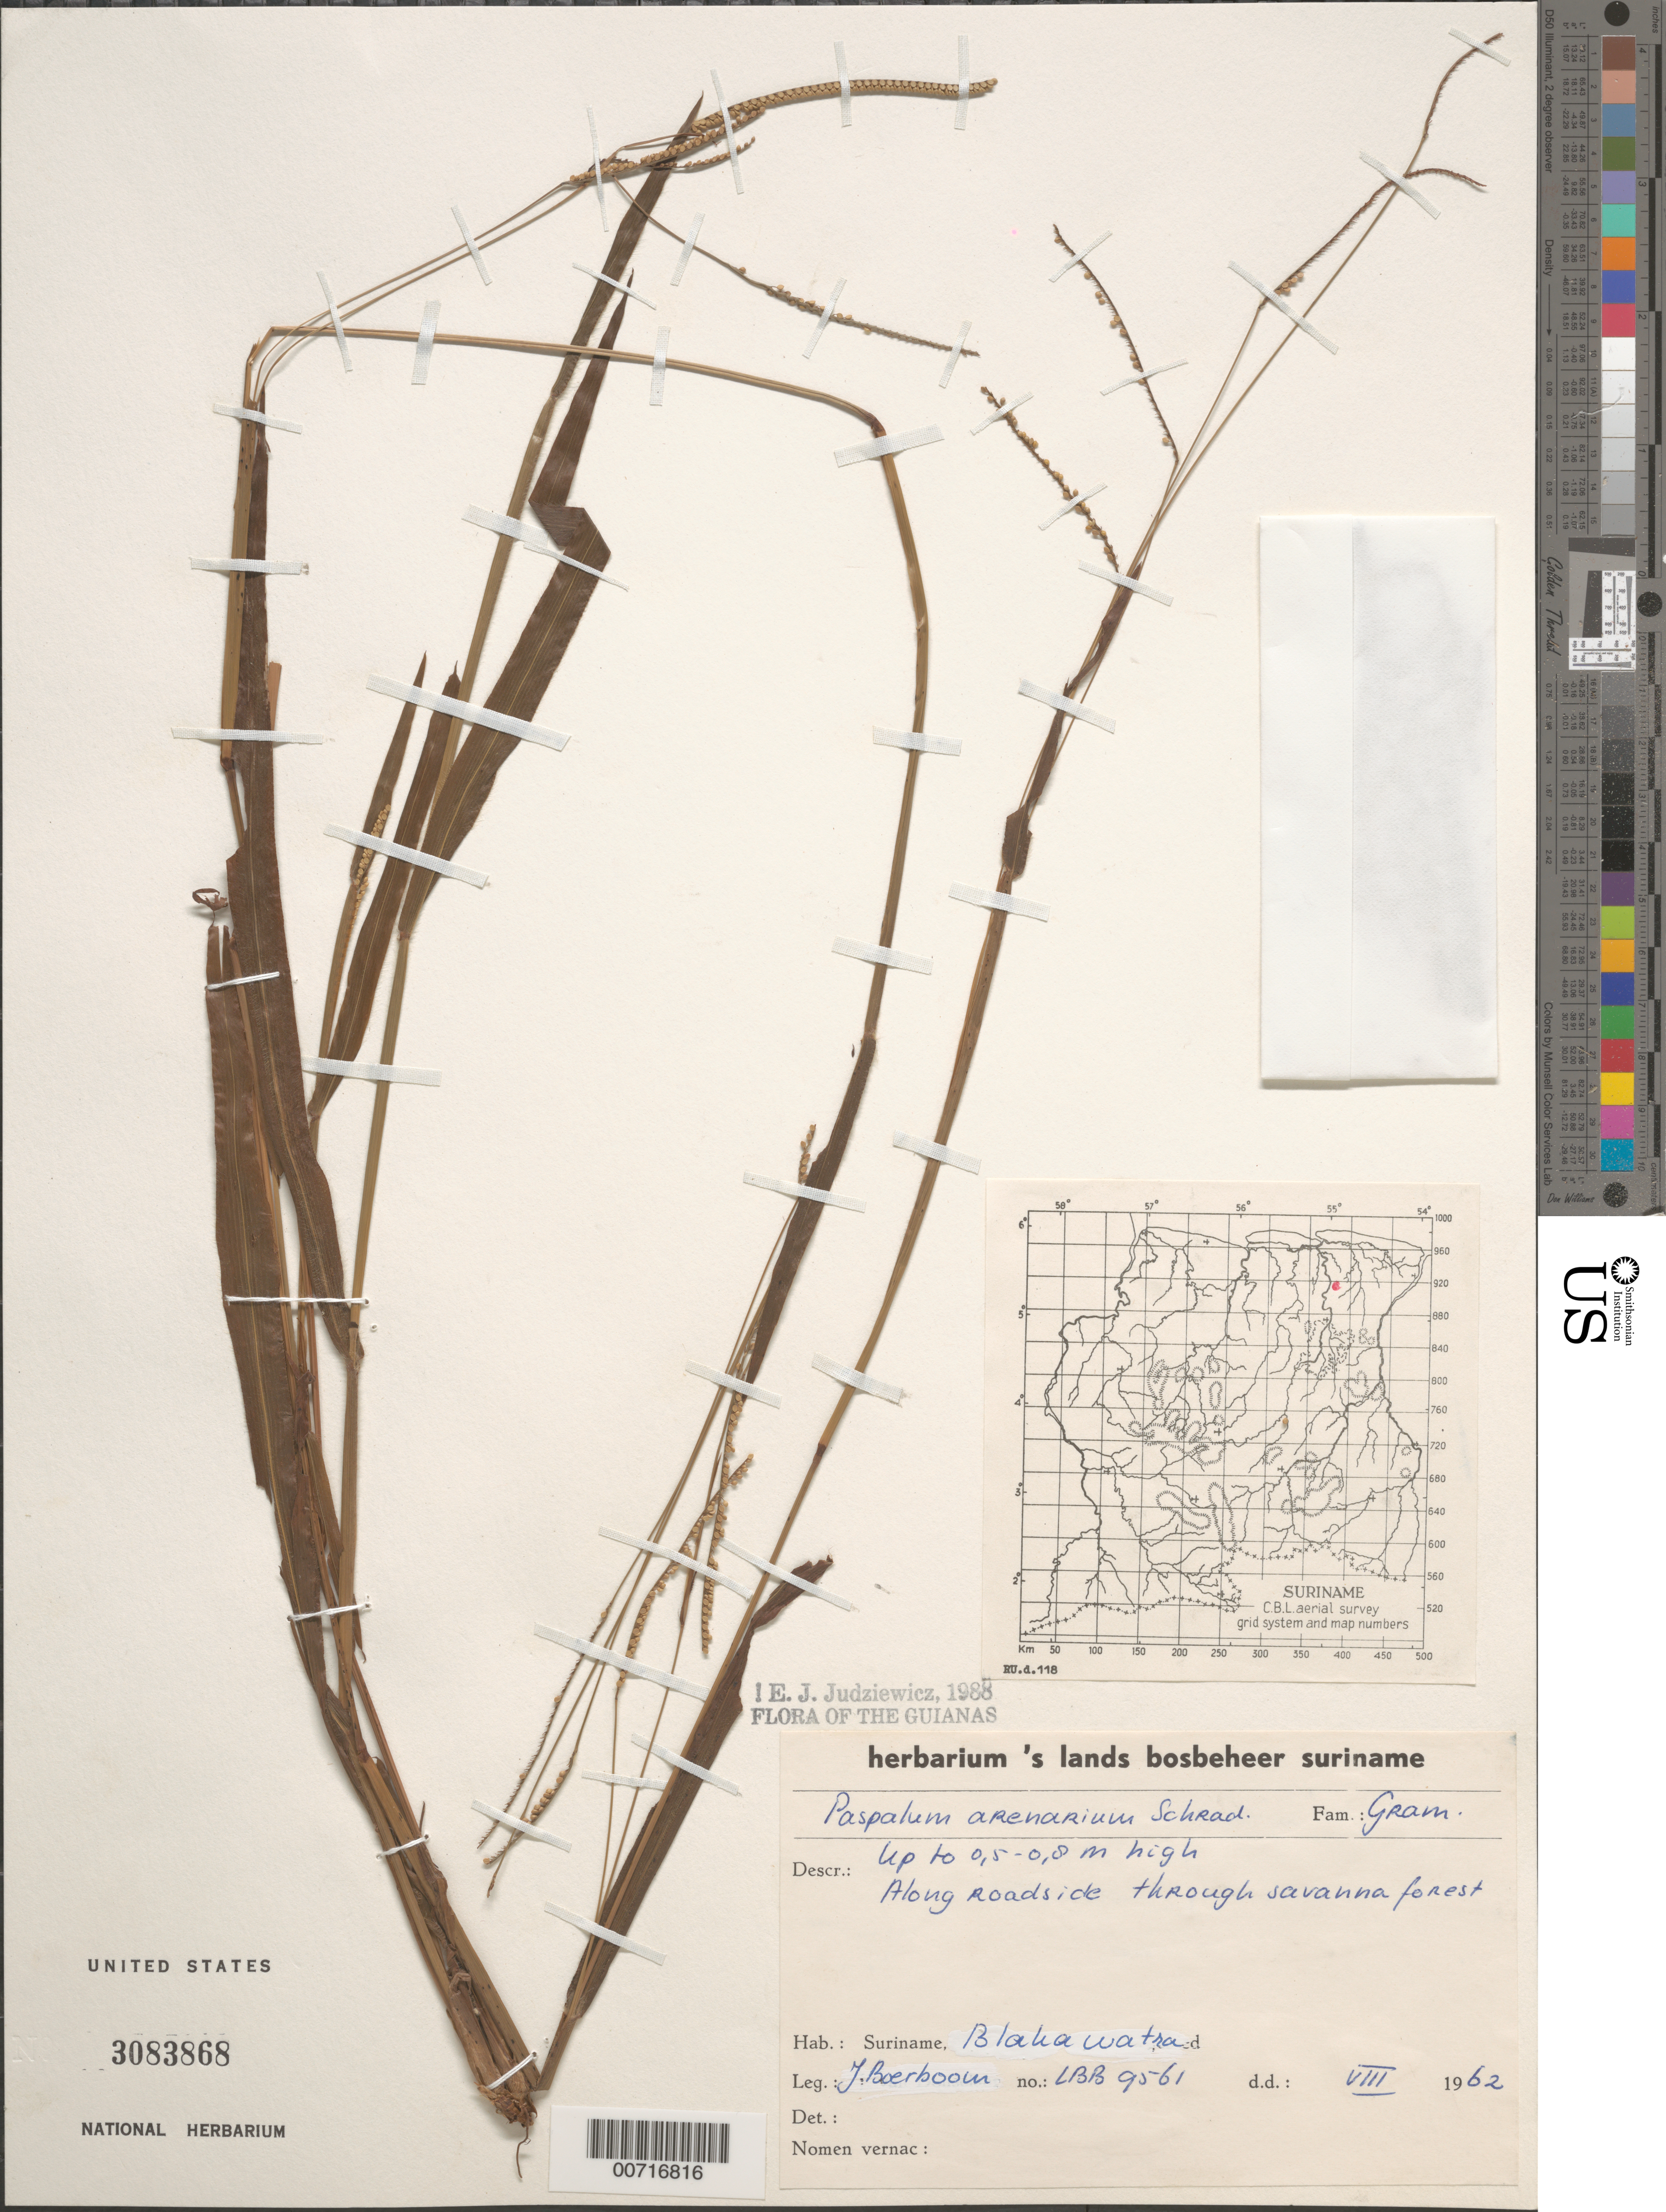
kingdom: Plantae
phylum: Tracheophyta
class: Liliopsida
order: Poales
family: Poaceae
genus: Paspalum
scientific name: Paspalum arenarium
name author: Schrad.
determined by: Judziewicz, E. J.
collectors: J. Boerboom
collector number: LBB 9561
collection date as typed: Aug-62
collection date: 1962-08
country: Suriname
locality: Blakawatra; Jodenssavanne-Mapane Kreek area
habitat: Along roadside through savanna forest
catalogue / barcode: US 3083868